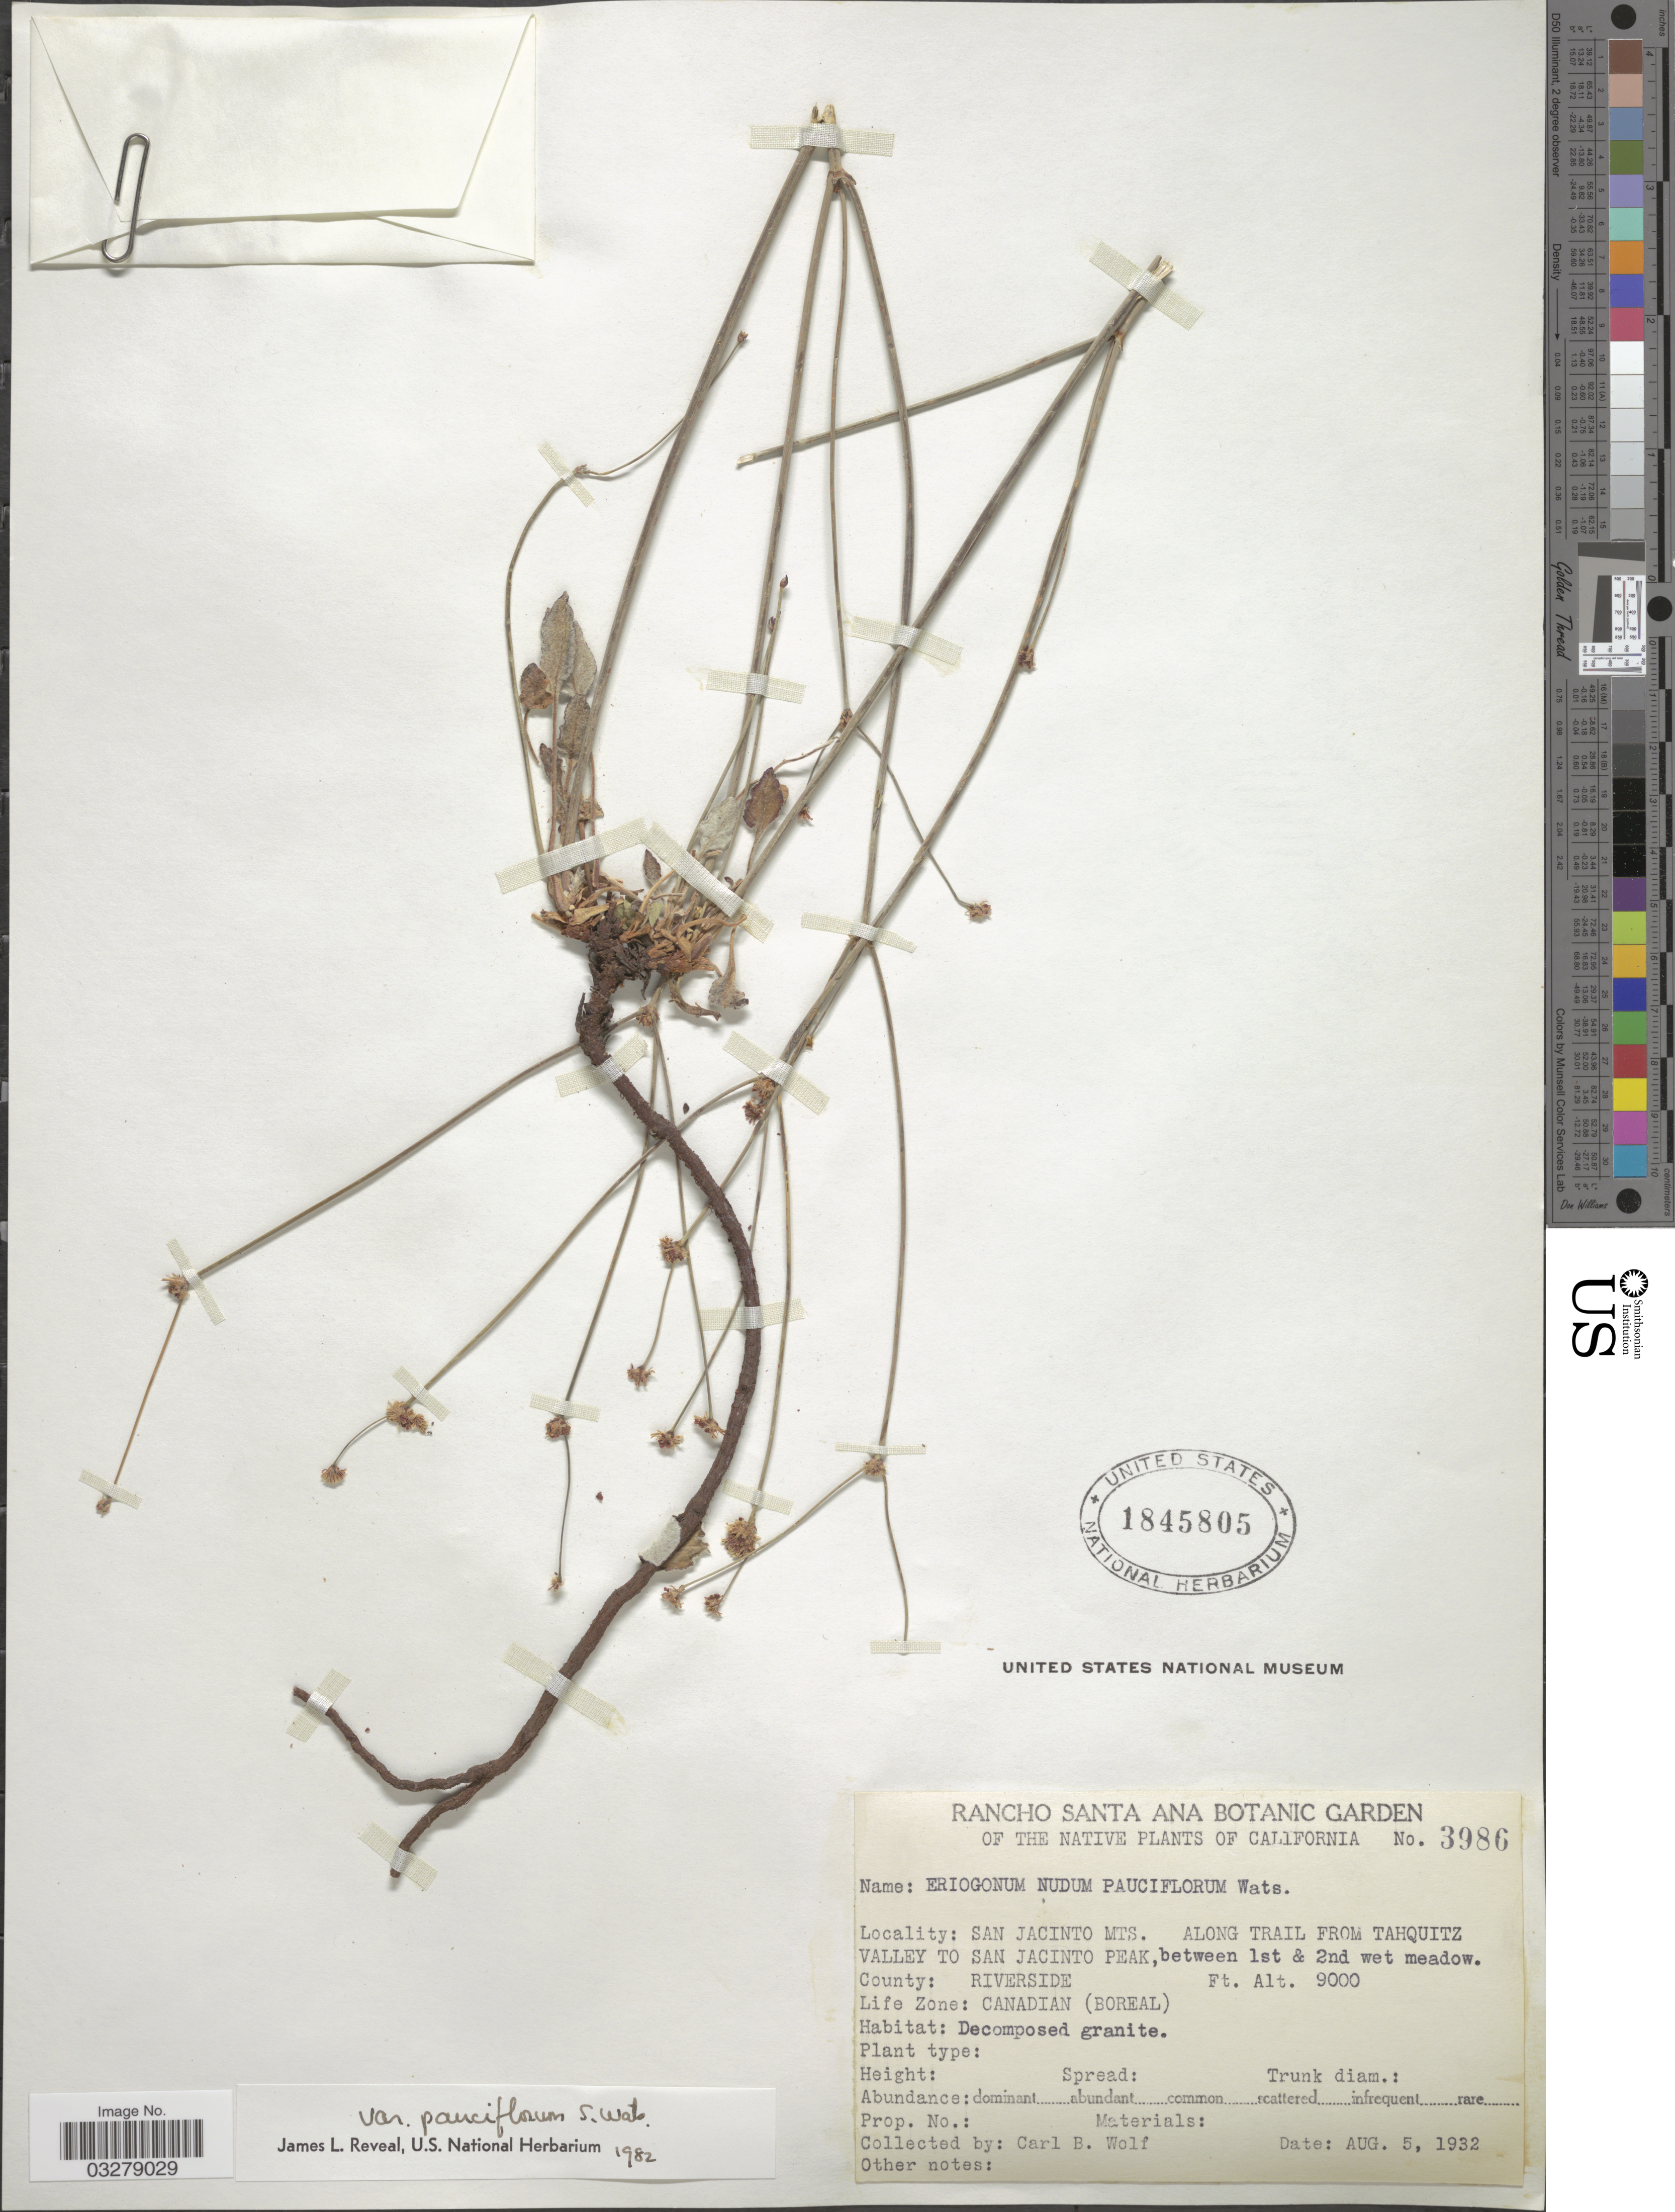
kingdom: Plantae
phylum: Tracheophyta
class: Magnoliopsida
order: Caryophyllales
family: Polygonaceae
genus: Eriogonum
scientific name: Eriogonum nudum var. pauciflorum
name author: S. Watson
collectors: C. B. Wolf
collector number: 3986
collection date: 1932-08-05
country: United States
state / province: California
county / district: Riverside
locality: San Jacinto Mts., Along trail from Tahquitz Valley to San Jacinto Park, between 1st and 2nd wet meadow, County: Riverside, Life Zone: Canadian (Boreal).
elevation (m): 2743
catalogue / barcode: US 1845805